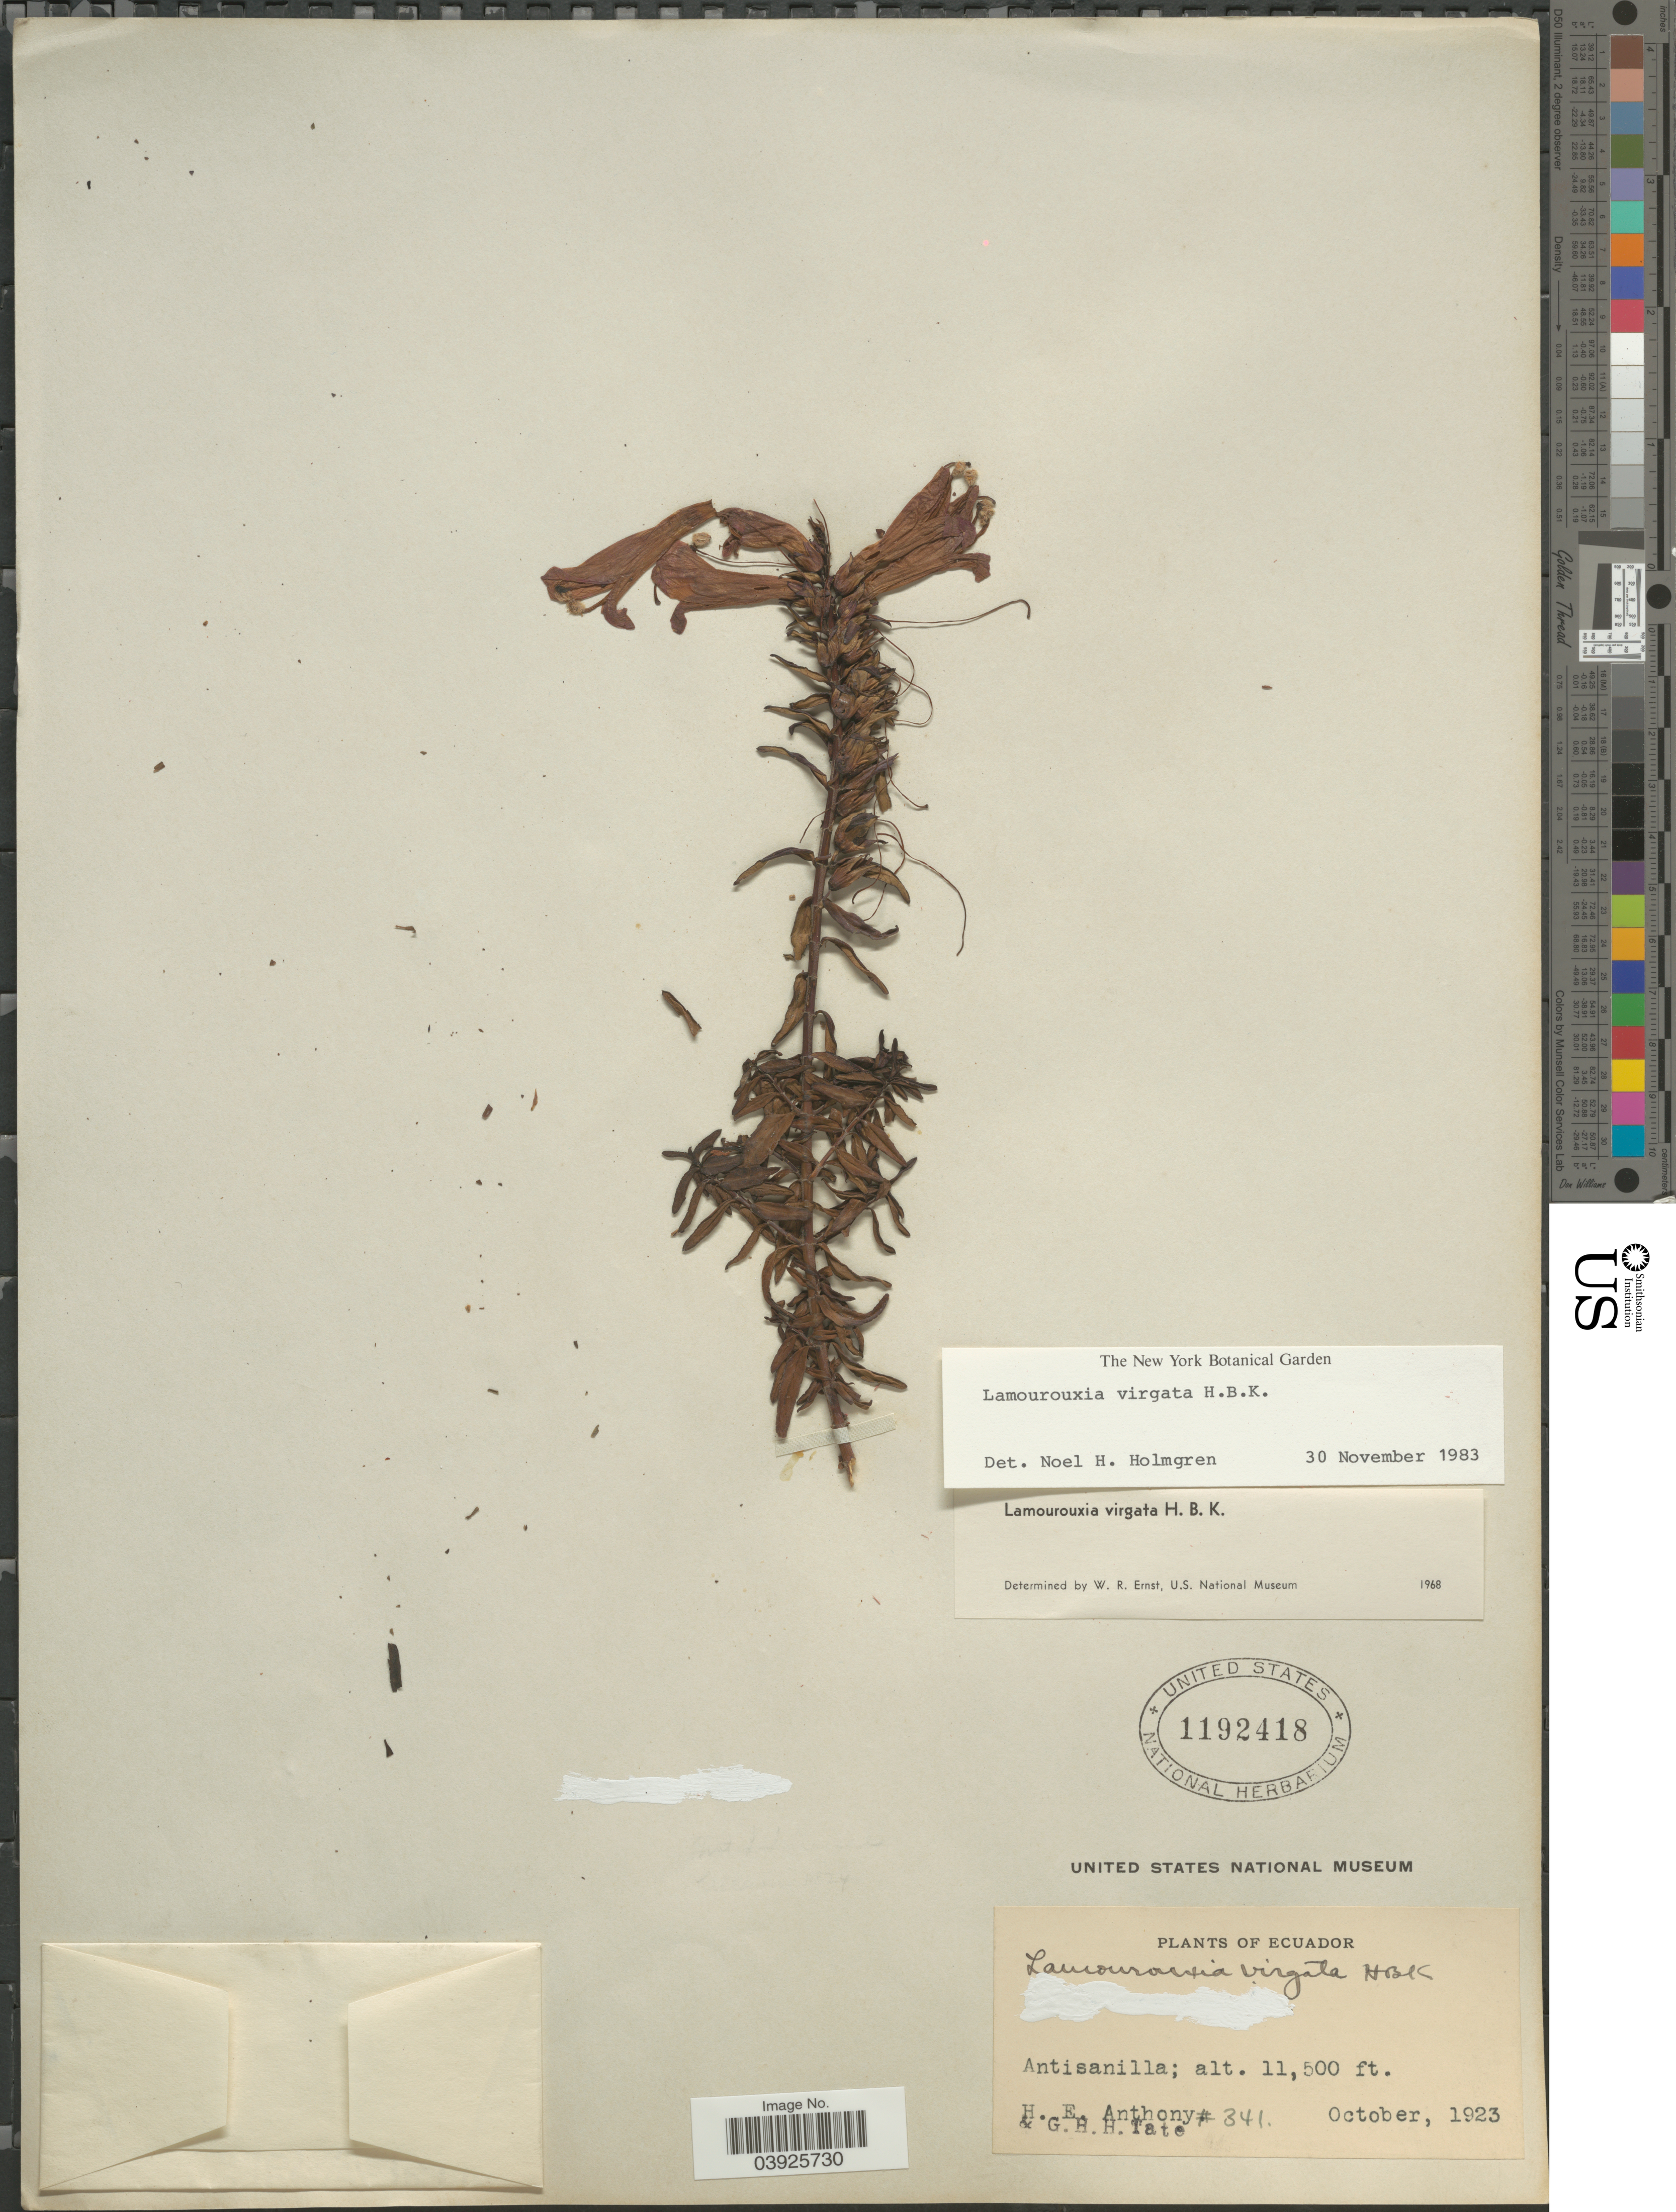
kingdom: Plantae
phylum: Tracheophyta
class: Magnoliopsida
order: Lamiales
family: Orobanchaceae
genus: Lamourouxia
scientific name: Lamourouxia virgata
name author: Kunth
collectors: H. E. Anthony & G. H. H.Tate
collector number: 341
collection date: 1923-10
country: Ecuador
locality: Antisanilla.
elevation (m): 3505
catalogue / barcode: US 1192418